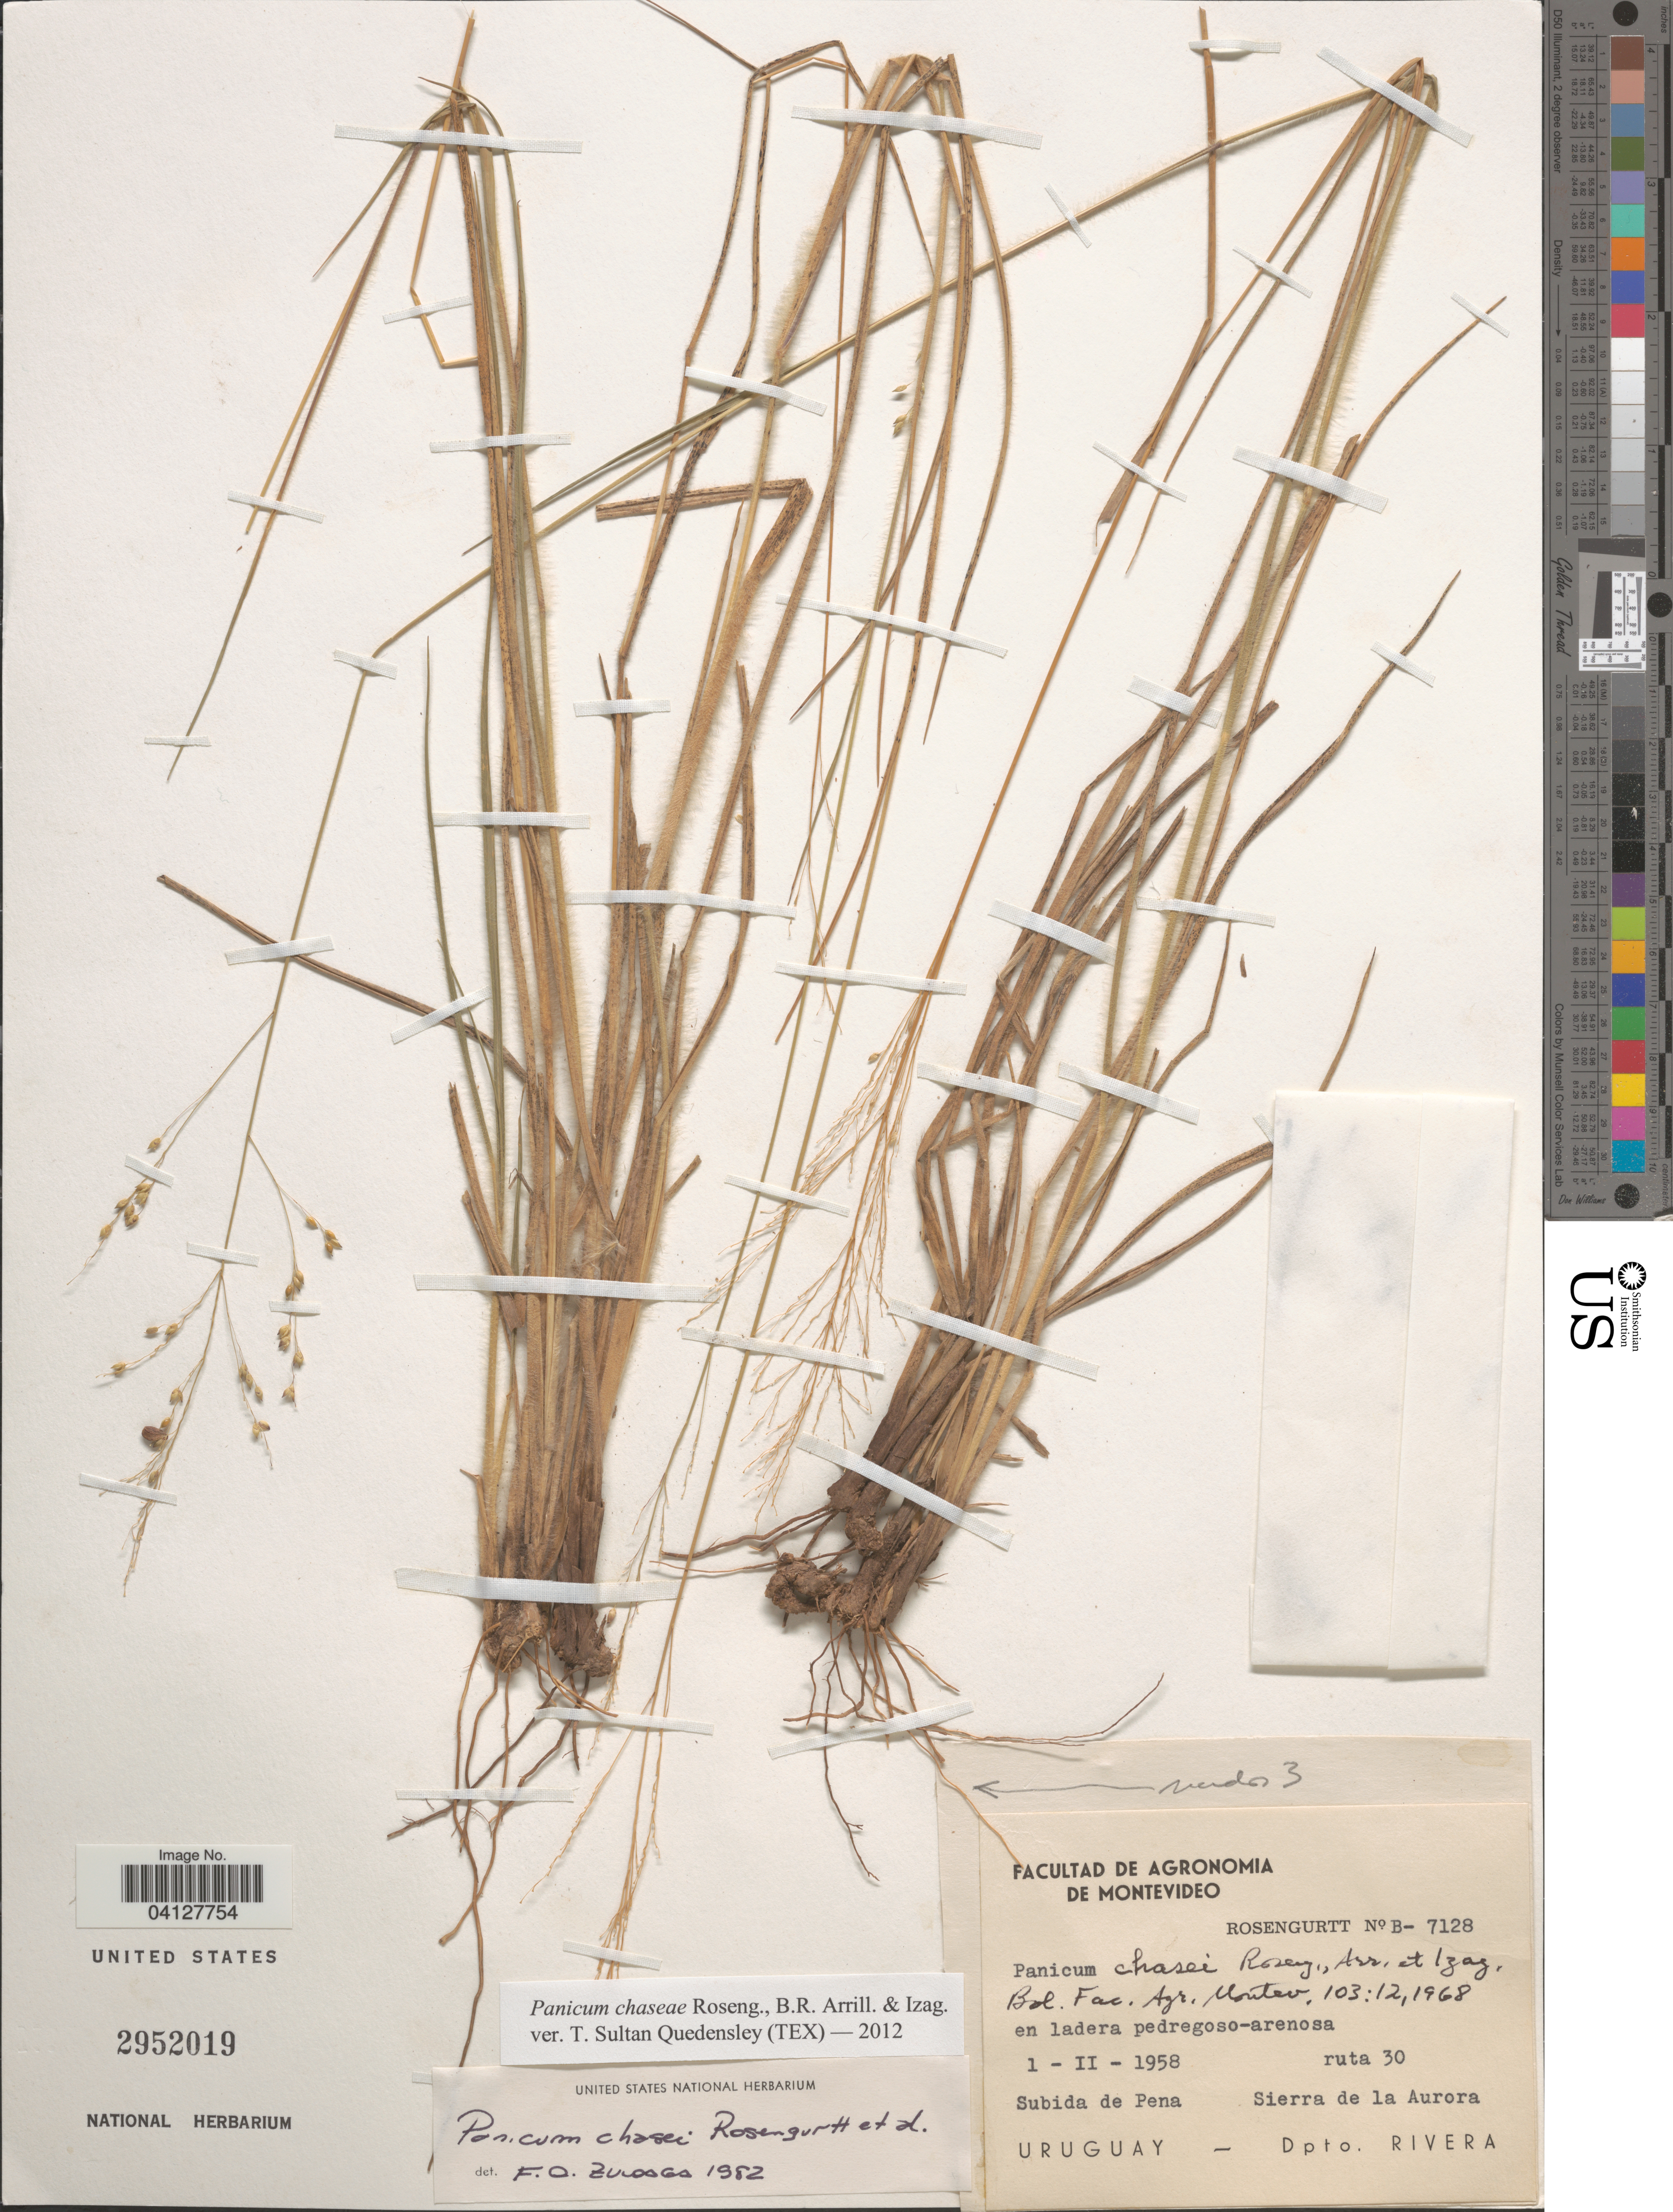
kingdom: Plantae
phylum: Tracheophyta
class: Liliopsida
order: Poales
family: Poaceae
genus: Panicum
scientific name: Panicum chaseae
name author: Roseng. et al.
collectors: Rosengurtt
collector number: B-7128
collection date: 1958-02-01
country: Uruguay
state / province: Rivera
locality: Ruta 30. Subida de Pena. Sierra de la Aurora. Dpto. Rivera.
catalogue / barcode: US 2952019